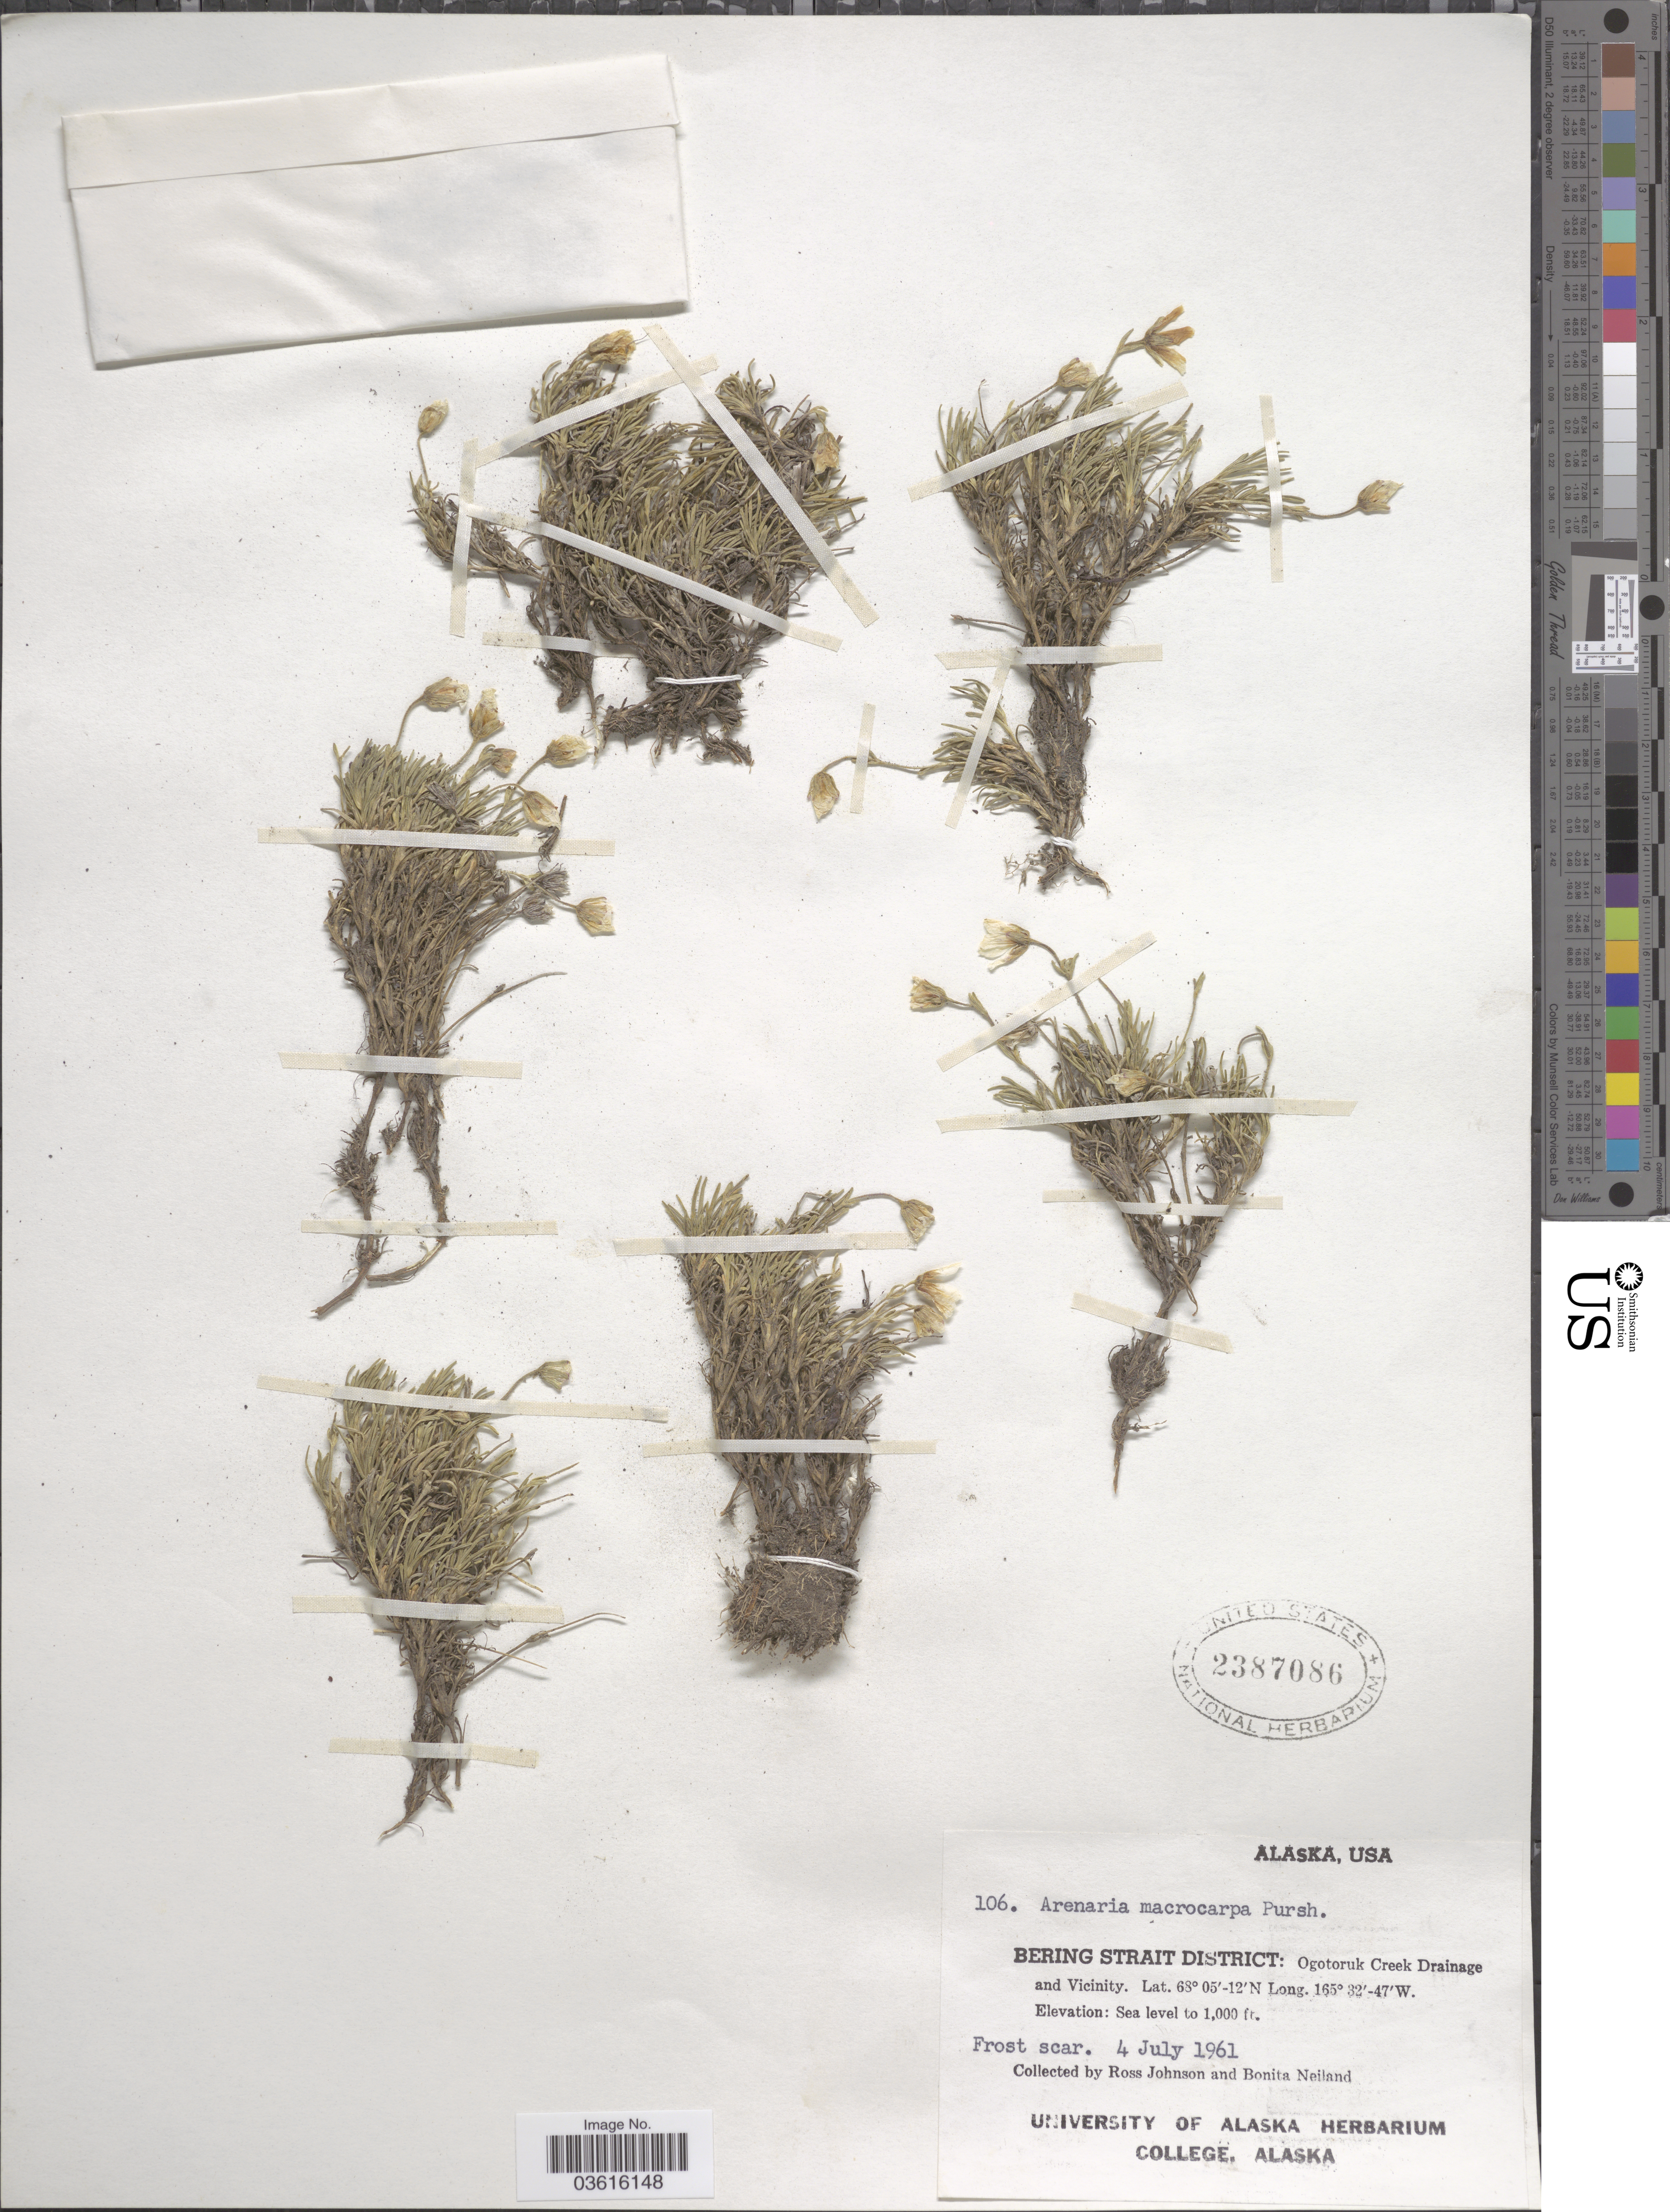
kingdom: Plantae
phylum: Tracheophyta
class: Magnoliopsida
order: Caryophyllales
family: Caryophyllaceae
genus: Pseudocherleria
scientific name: Pseudocherleria macrocarpa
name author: (Pursh) Dillenb. & Kadereit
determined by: U.S. National Herbarium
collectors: R. Johnson & B. Neiland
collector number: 106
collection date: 1961-07-04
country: United States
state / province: Alaska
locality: Bering Strait District: Ogotoruk Creek Drainage and Vicinity.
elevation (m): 0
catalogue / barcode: US 2387086